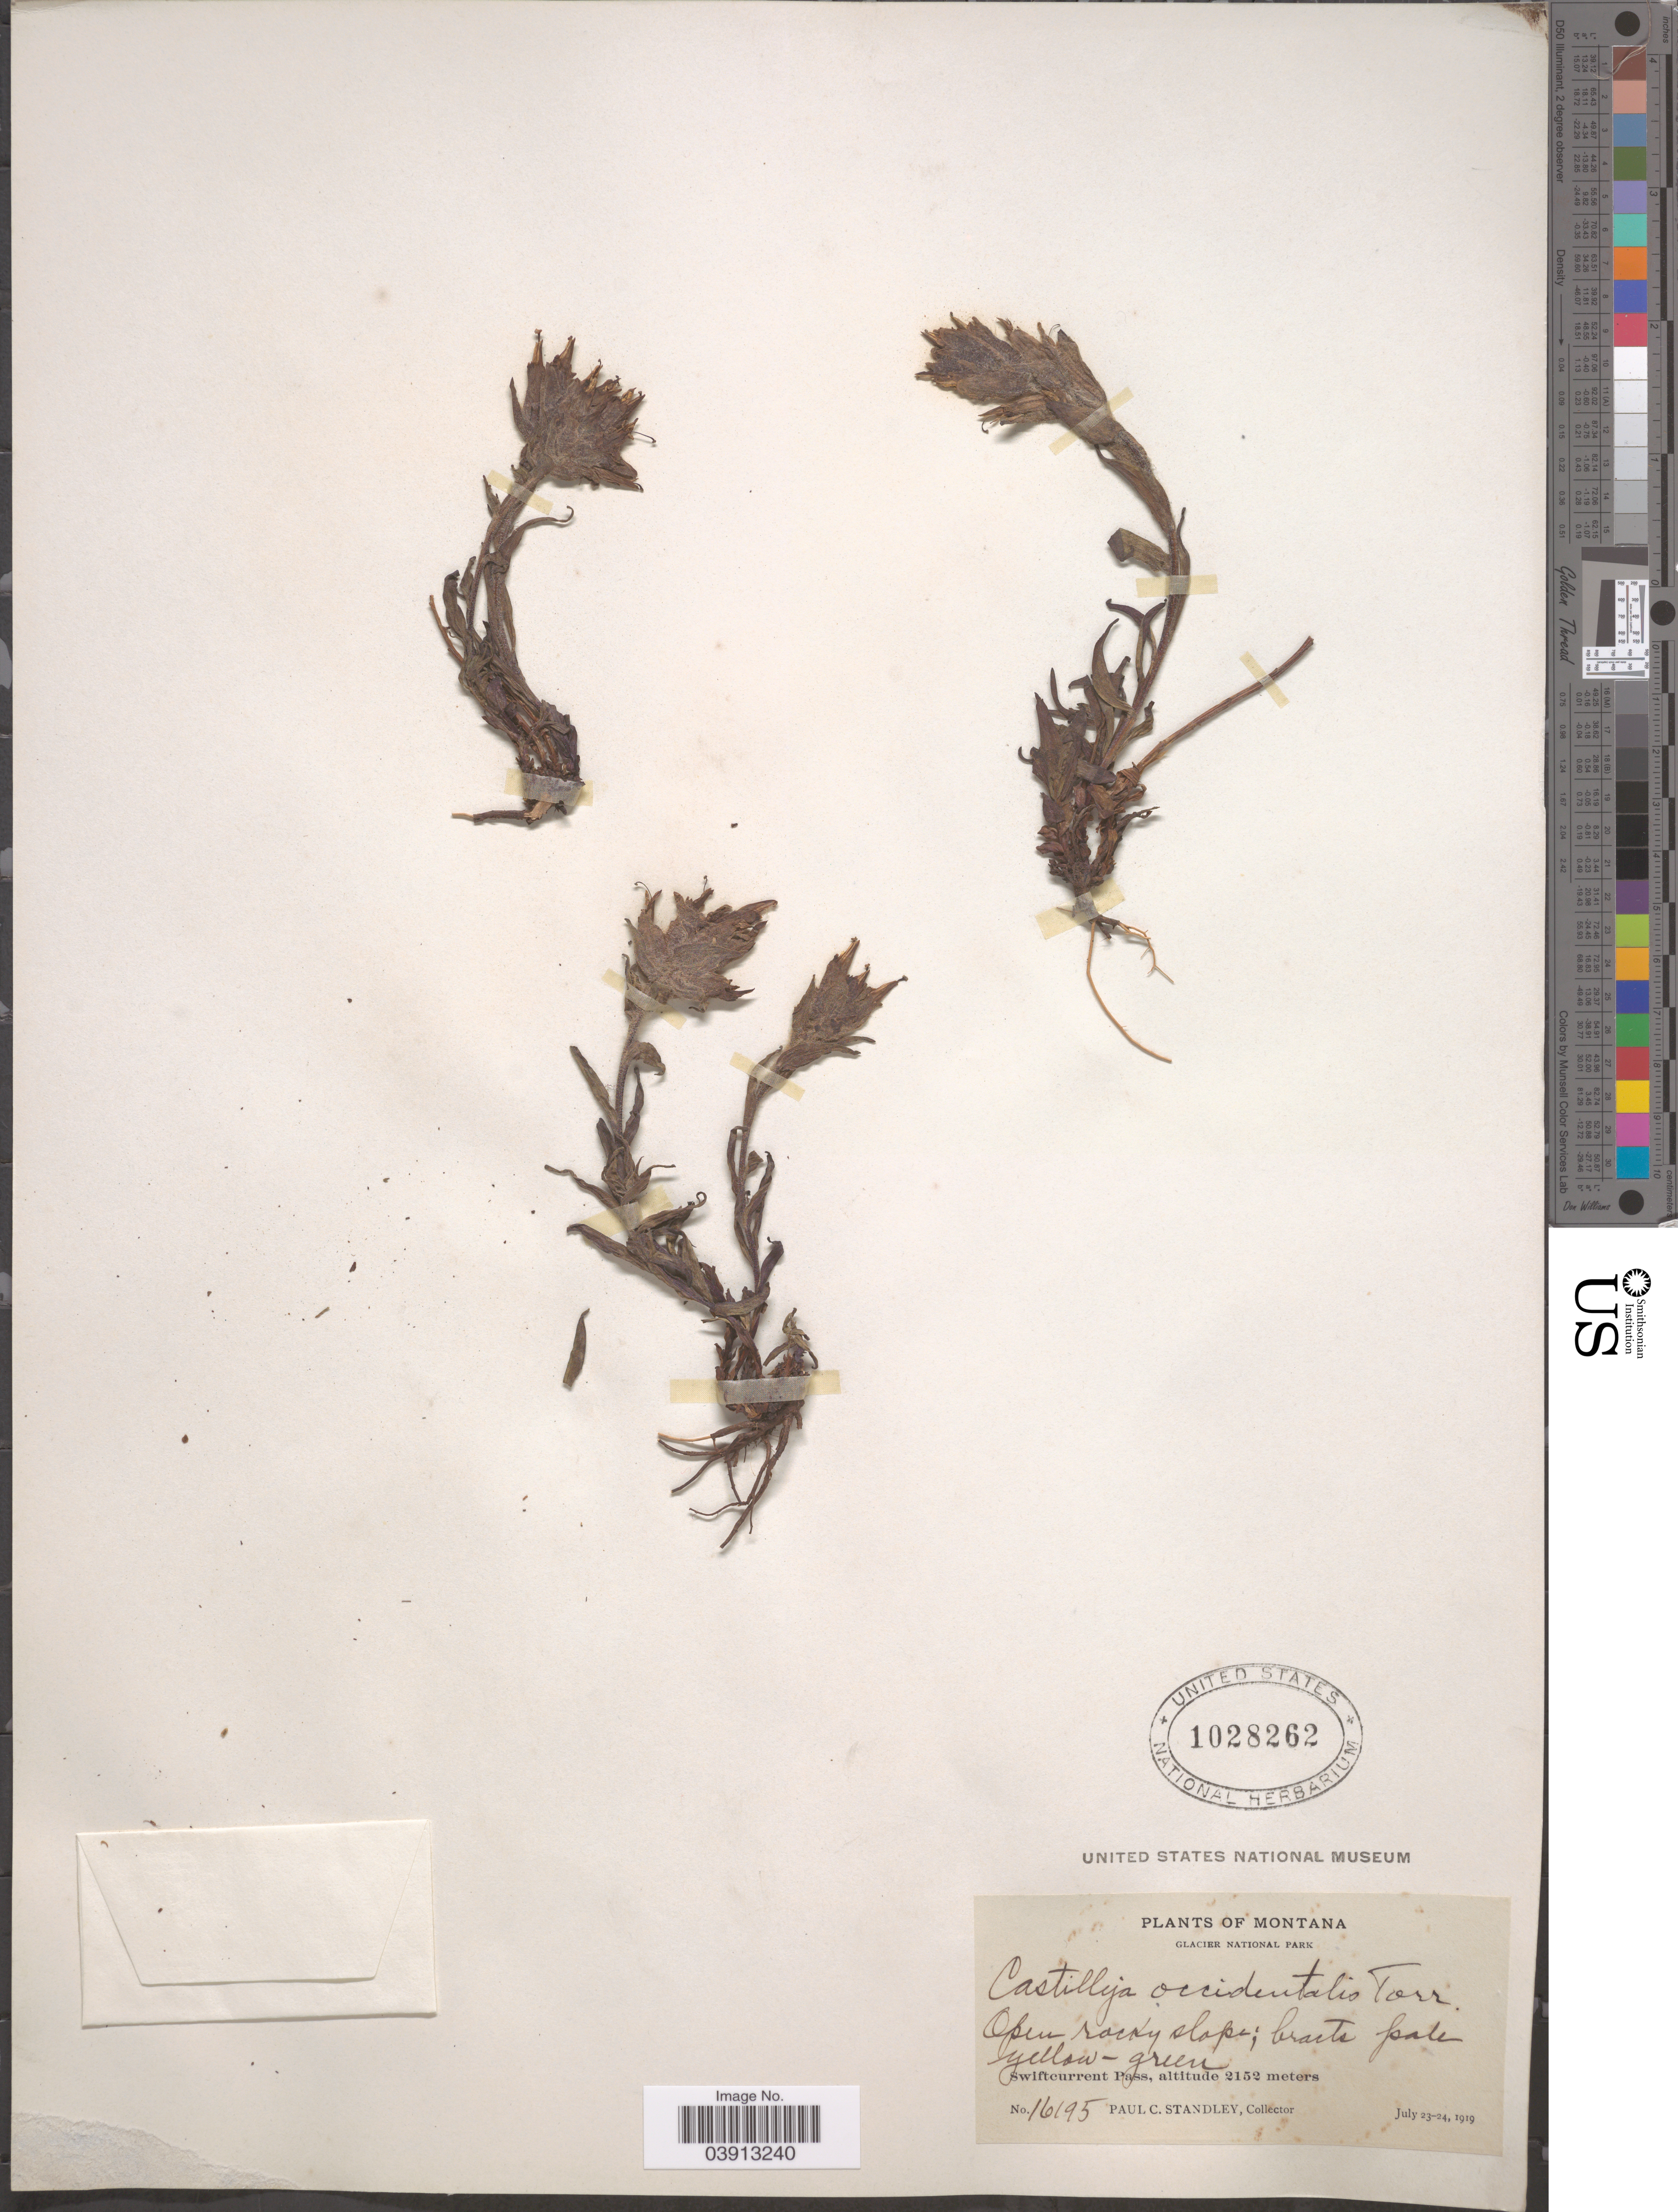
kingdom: Plantae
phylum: Tracheophyta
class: Magnoliopsida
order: Lamiales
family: Orobanchaceae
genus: Castilleja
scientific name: Castilleja occidentalis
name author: Torr.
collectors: P. C. Standley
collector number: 16195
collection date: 1919-07-23/1919-07-24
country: United States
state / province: Montana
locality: Glacier National Park. Swiftcurrent Pass.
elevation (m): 2152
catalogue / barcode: US 1028262